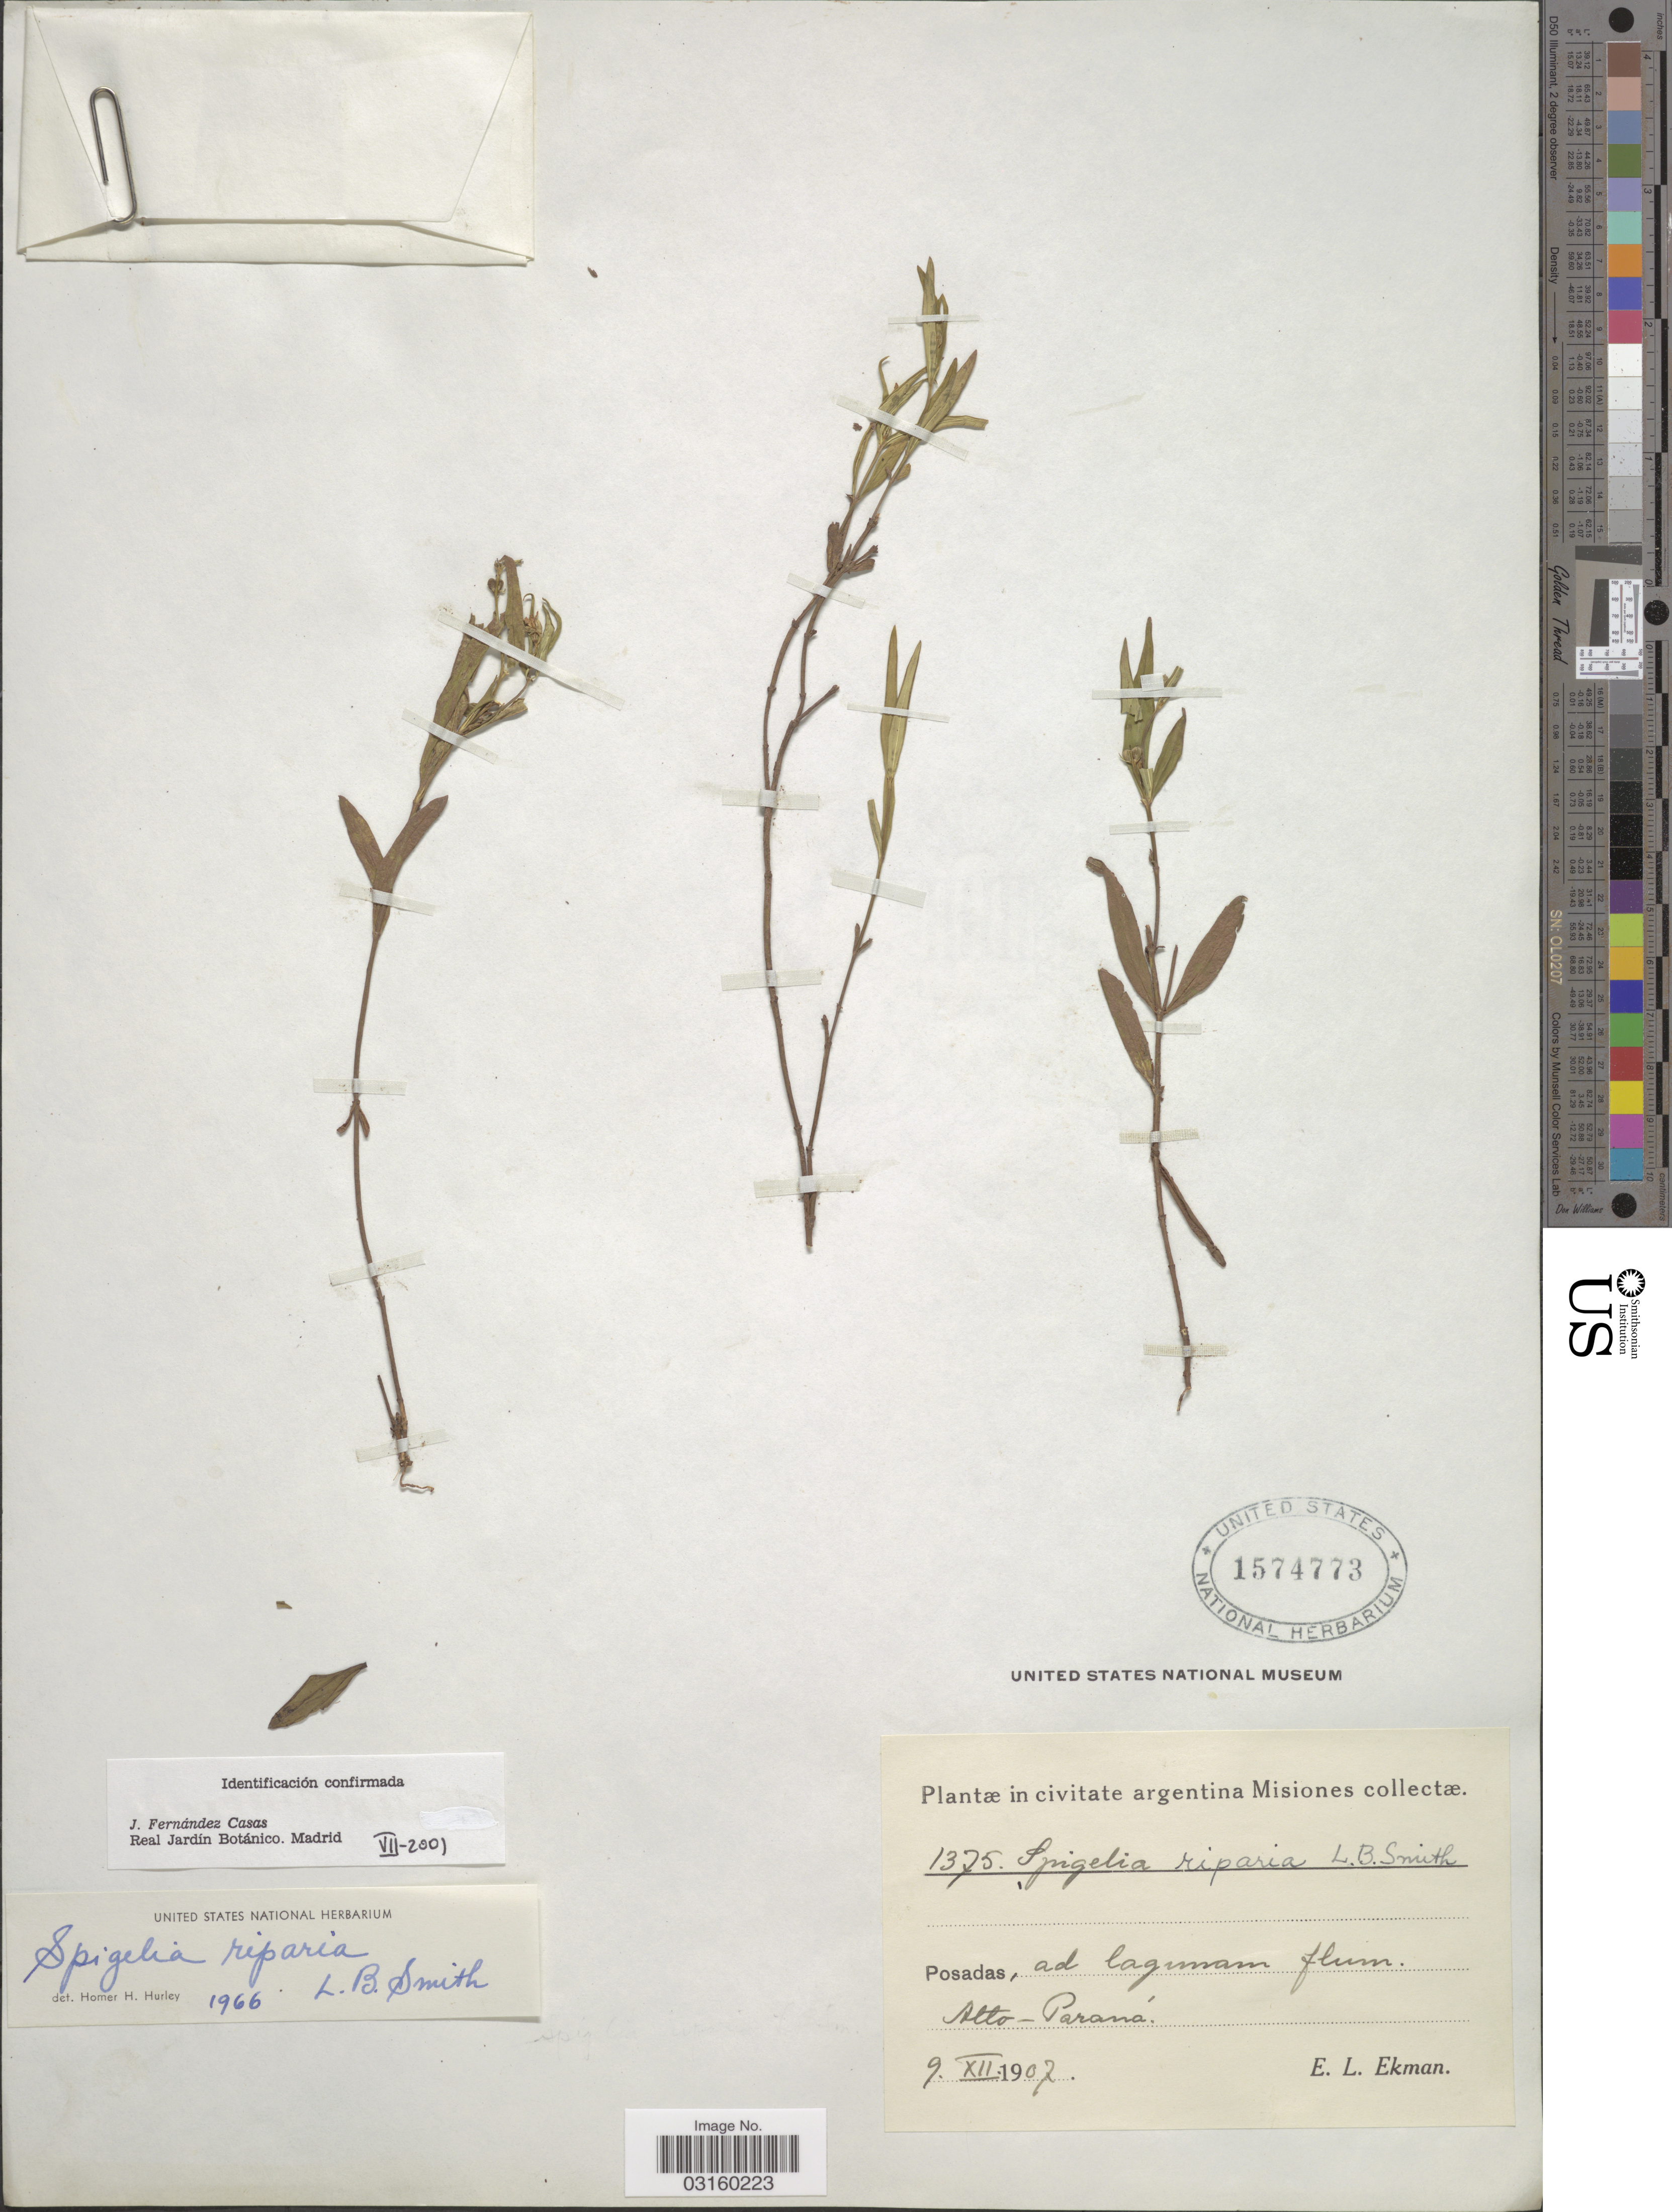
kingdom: Plantae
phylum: Tracheophyta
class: Magnoliopsida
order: Gentianales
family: Loganiaceae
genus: Spigelia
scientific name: Spigelia martiana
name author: Cham. & Schltdl.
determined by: Islas-Hernández, Carla Sofia, (MEXU), Instituto de Biologia, UNAM (MEXICO)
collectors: E. L. Ekman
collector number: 1375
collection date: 1907-12-09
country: Paraguay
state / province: Alto Parana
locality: Posadas.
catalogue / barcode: US 1574773